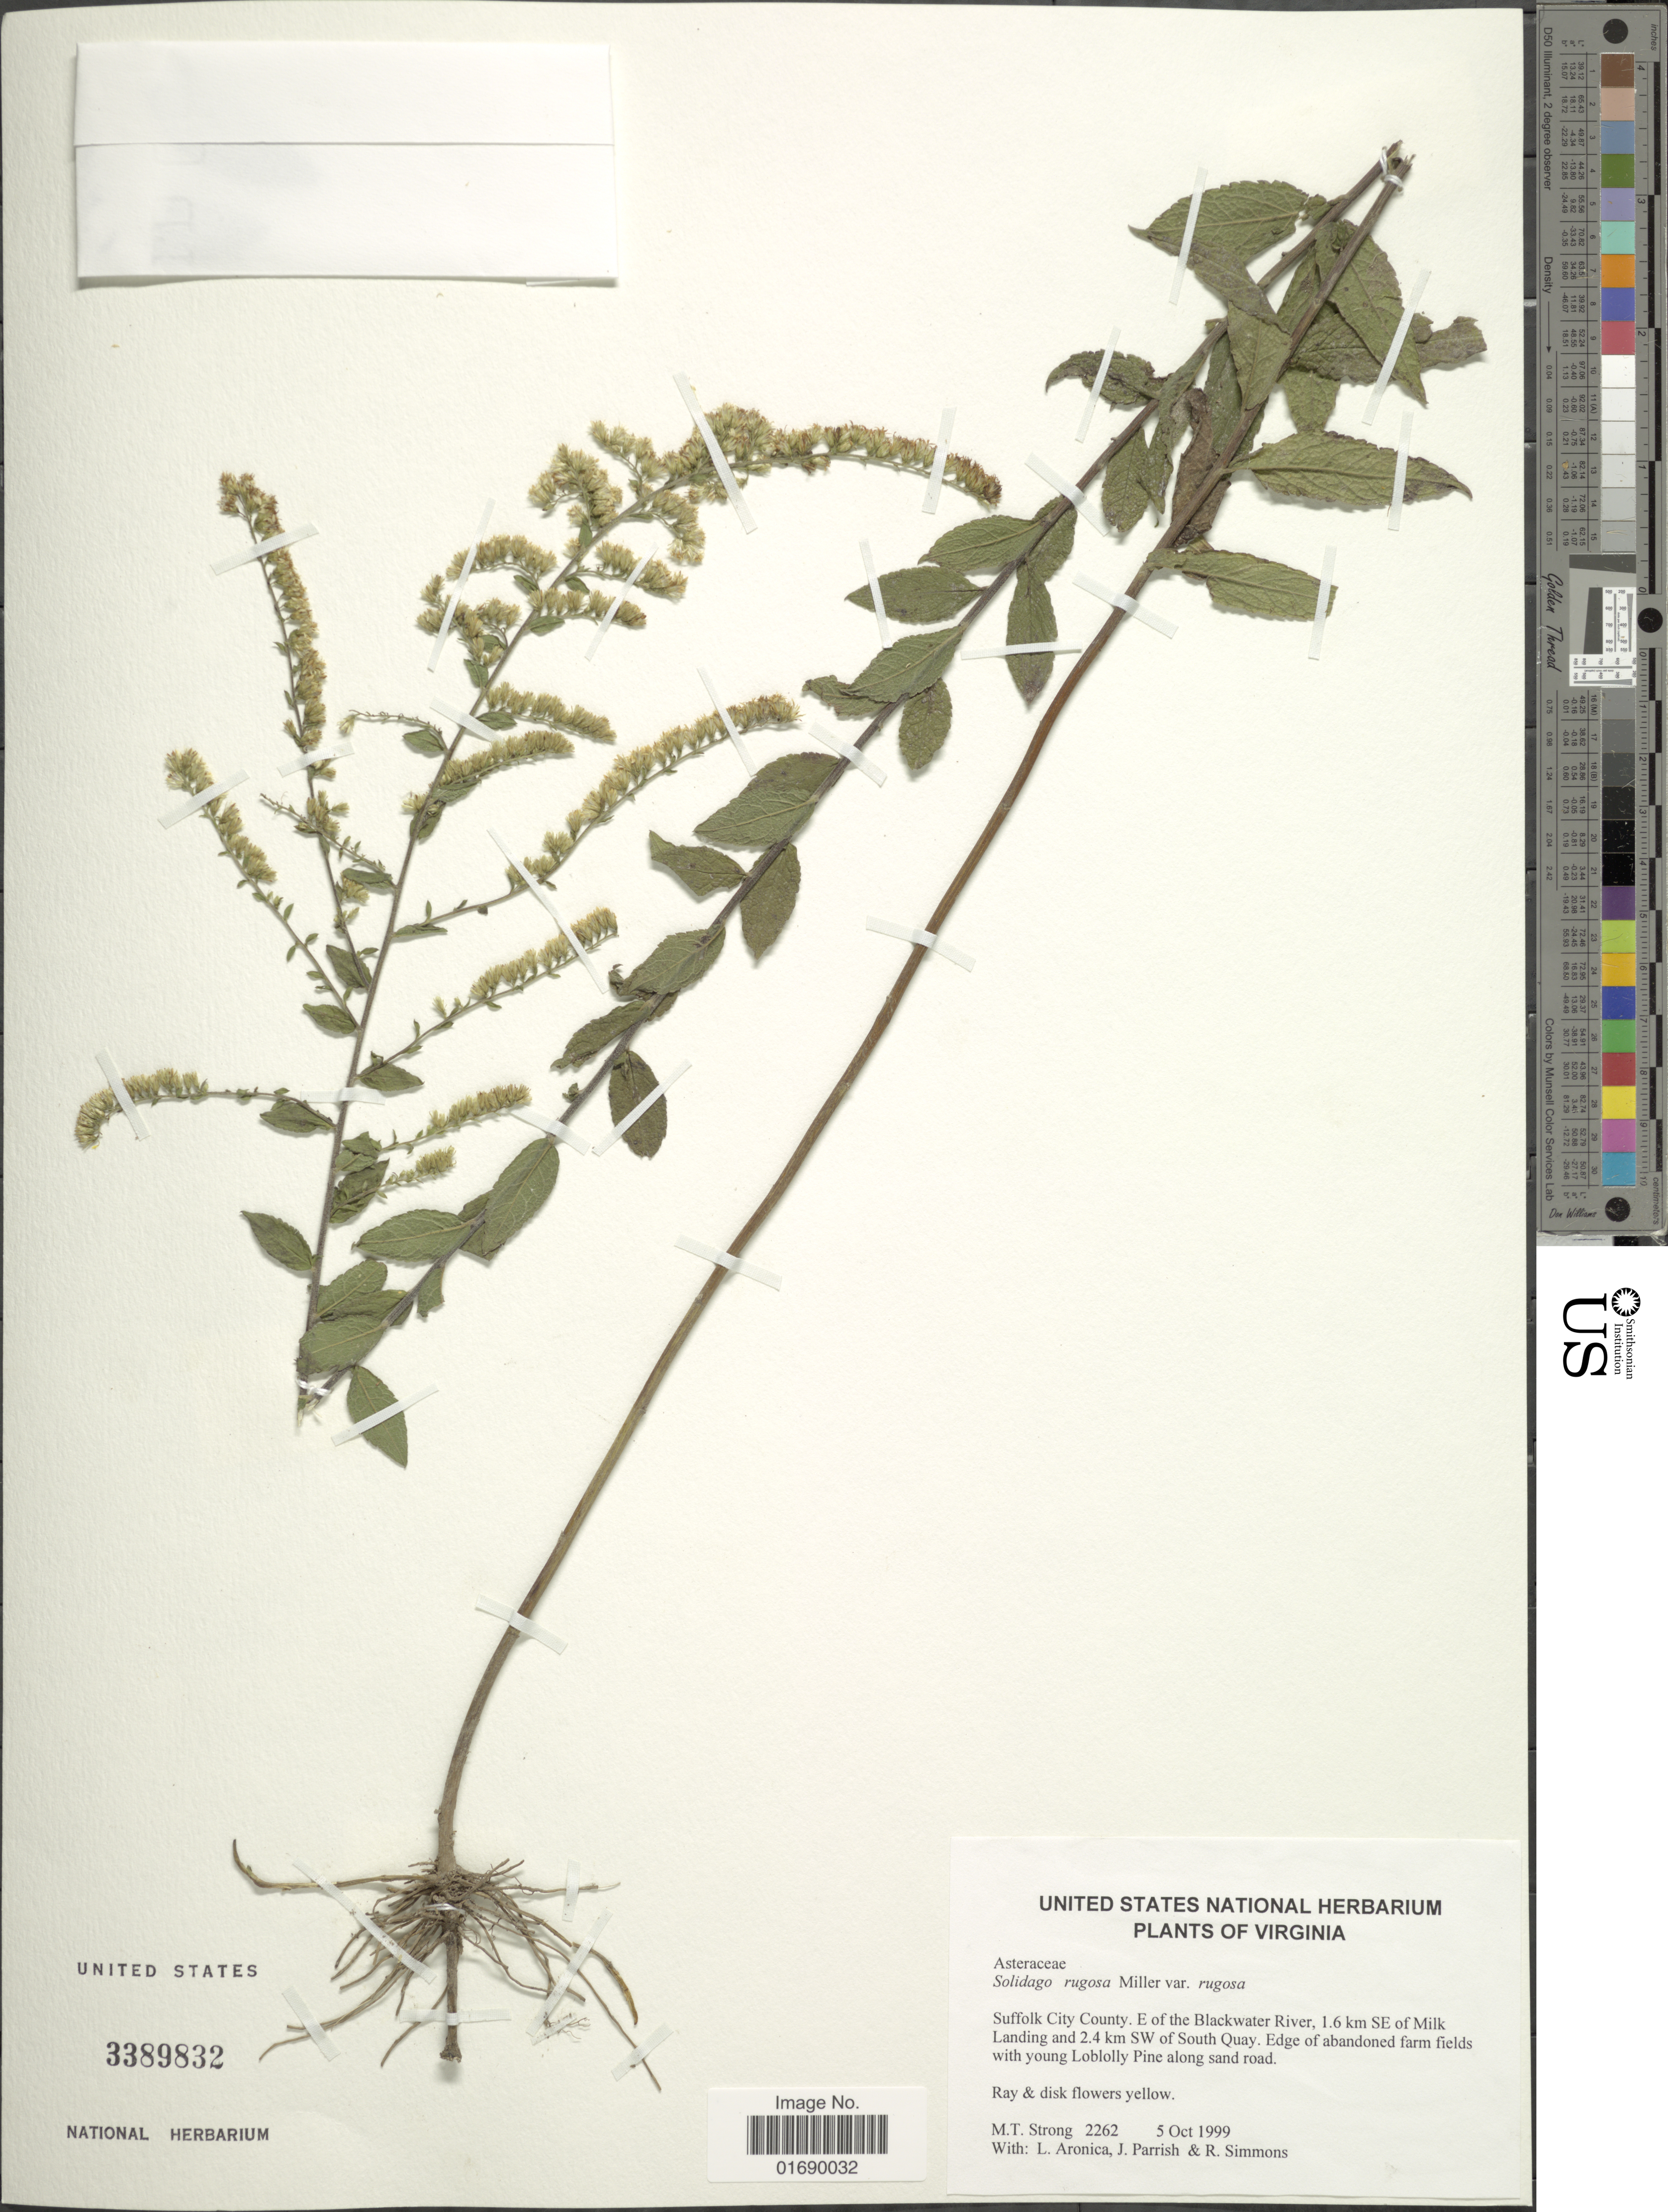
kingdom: Plantae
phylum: Tracheophyta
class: Magnoliopsida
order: Asterales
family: Asteraceae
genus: Solidago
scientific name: Solidago rugosa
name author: Mill.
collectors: M. T. Strong, L. Aronica, J. Parrish & R. Simmons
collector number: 2262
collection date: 1999-10-05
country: United States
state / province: Virginia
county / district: City of Suffolk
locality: E of the Blackwater River, 1.6 km SE of Milk Landing and 2.4 km SW of South Quay. Edge of abandoned farm fields with young Loblolly Pine along sand road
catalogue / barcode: US 3389832